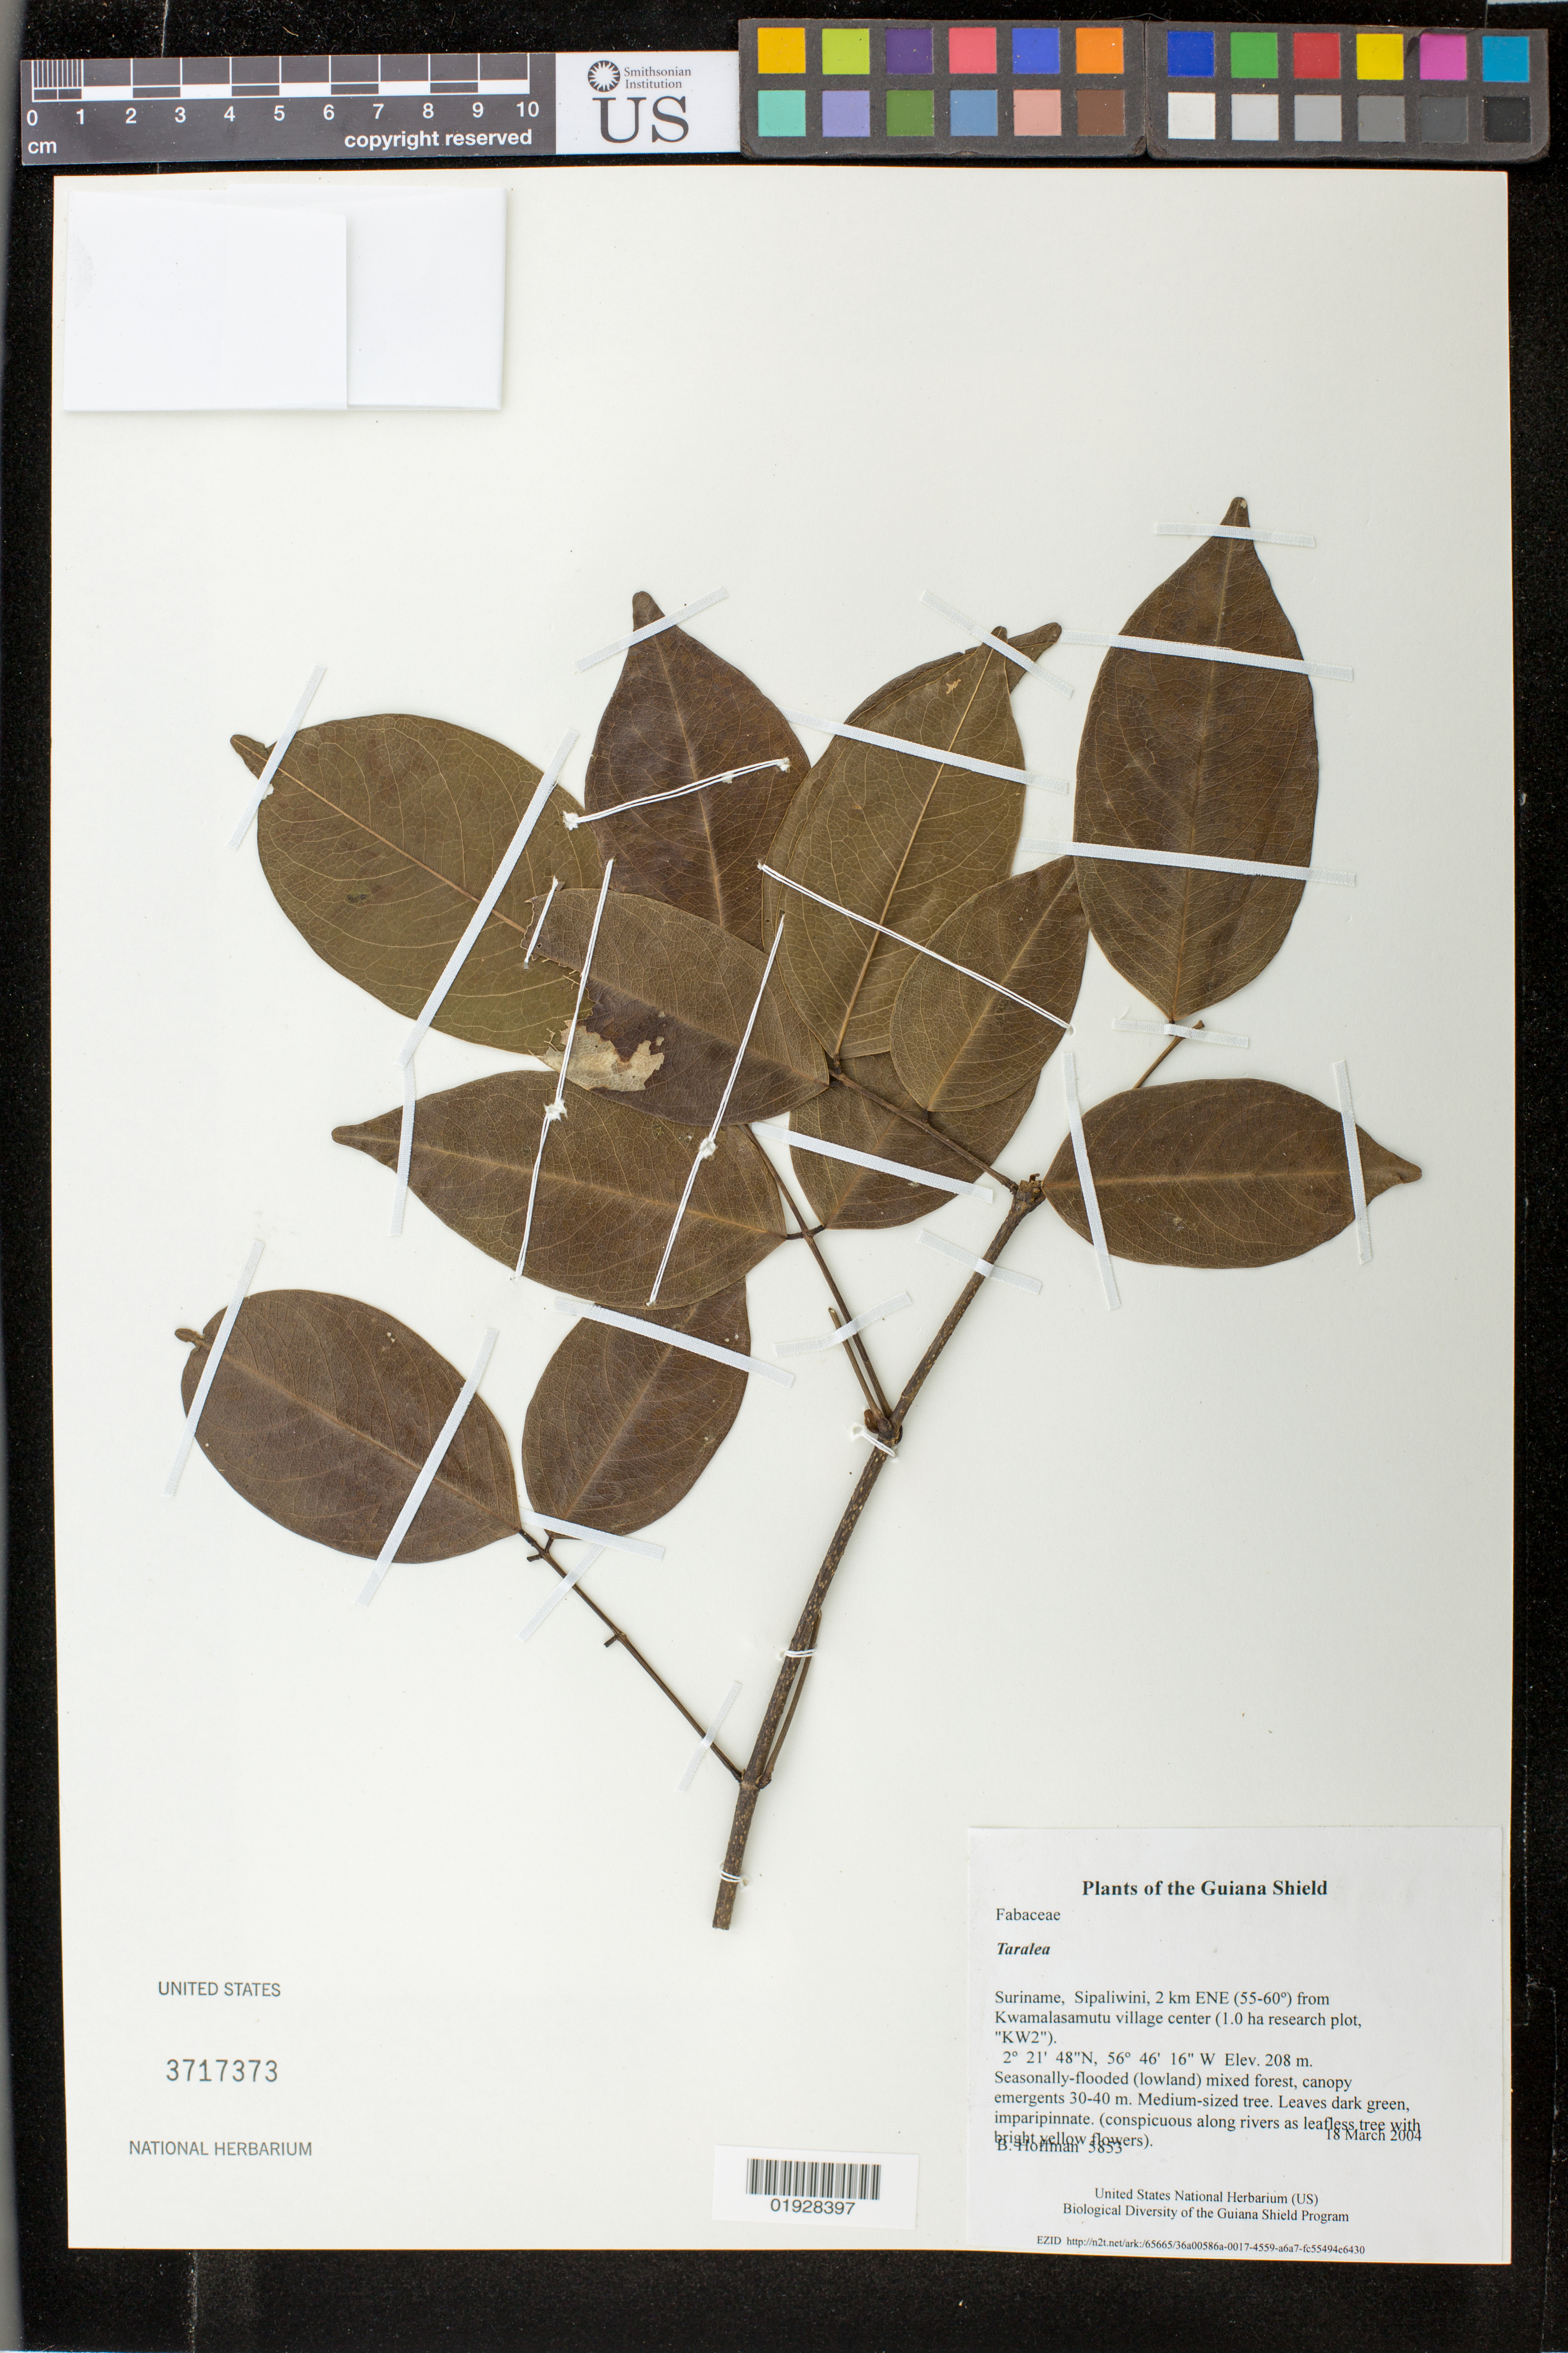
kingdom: Plantae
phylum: Tracheophyta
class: Magnoliopsida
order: Fabales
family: Fabaceae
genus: Taralea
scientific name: Taralea sp.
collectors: B. Hoffman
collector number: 5853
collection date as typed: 18 March 2004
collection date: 2004-03-18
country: Suriname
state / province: Sipaliwini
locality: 2 km ENE (55-60º) from Kwamalasamutu village center (1.0 ha research plot, "KW2")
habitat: Seasonally-flooded (lowland) mixed forest, canopy emergents 30-40 m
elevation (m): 208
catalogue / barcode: US 3717373